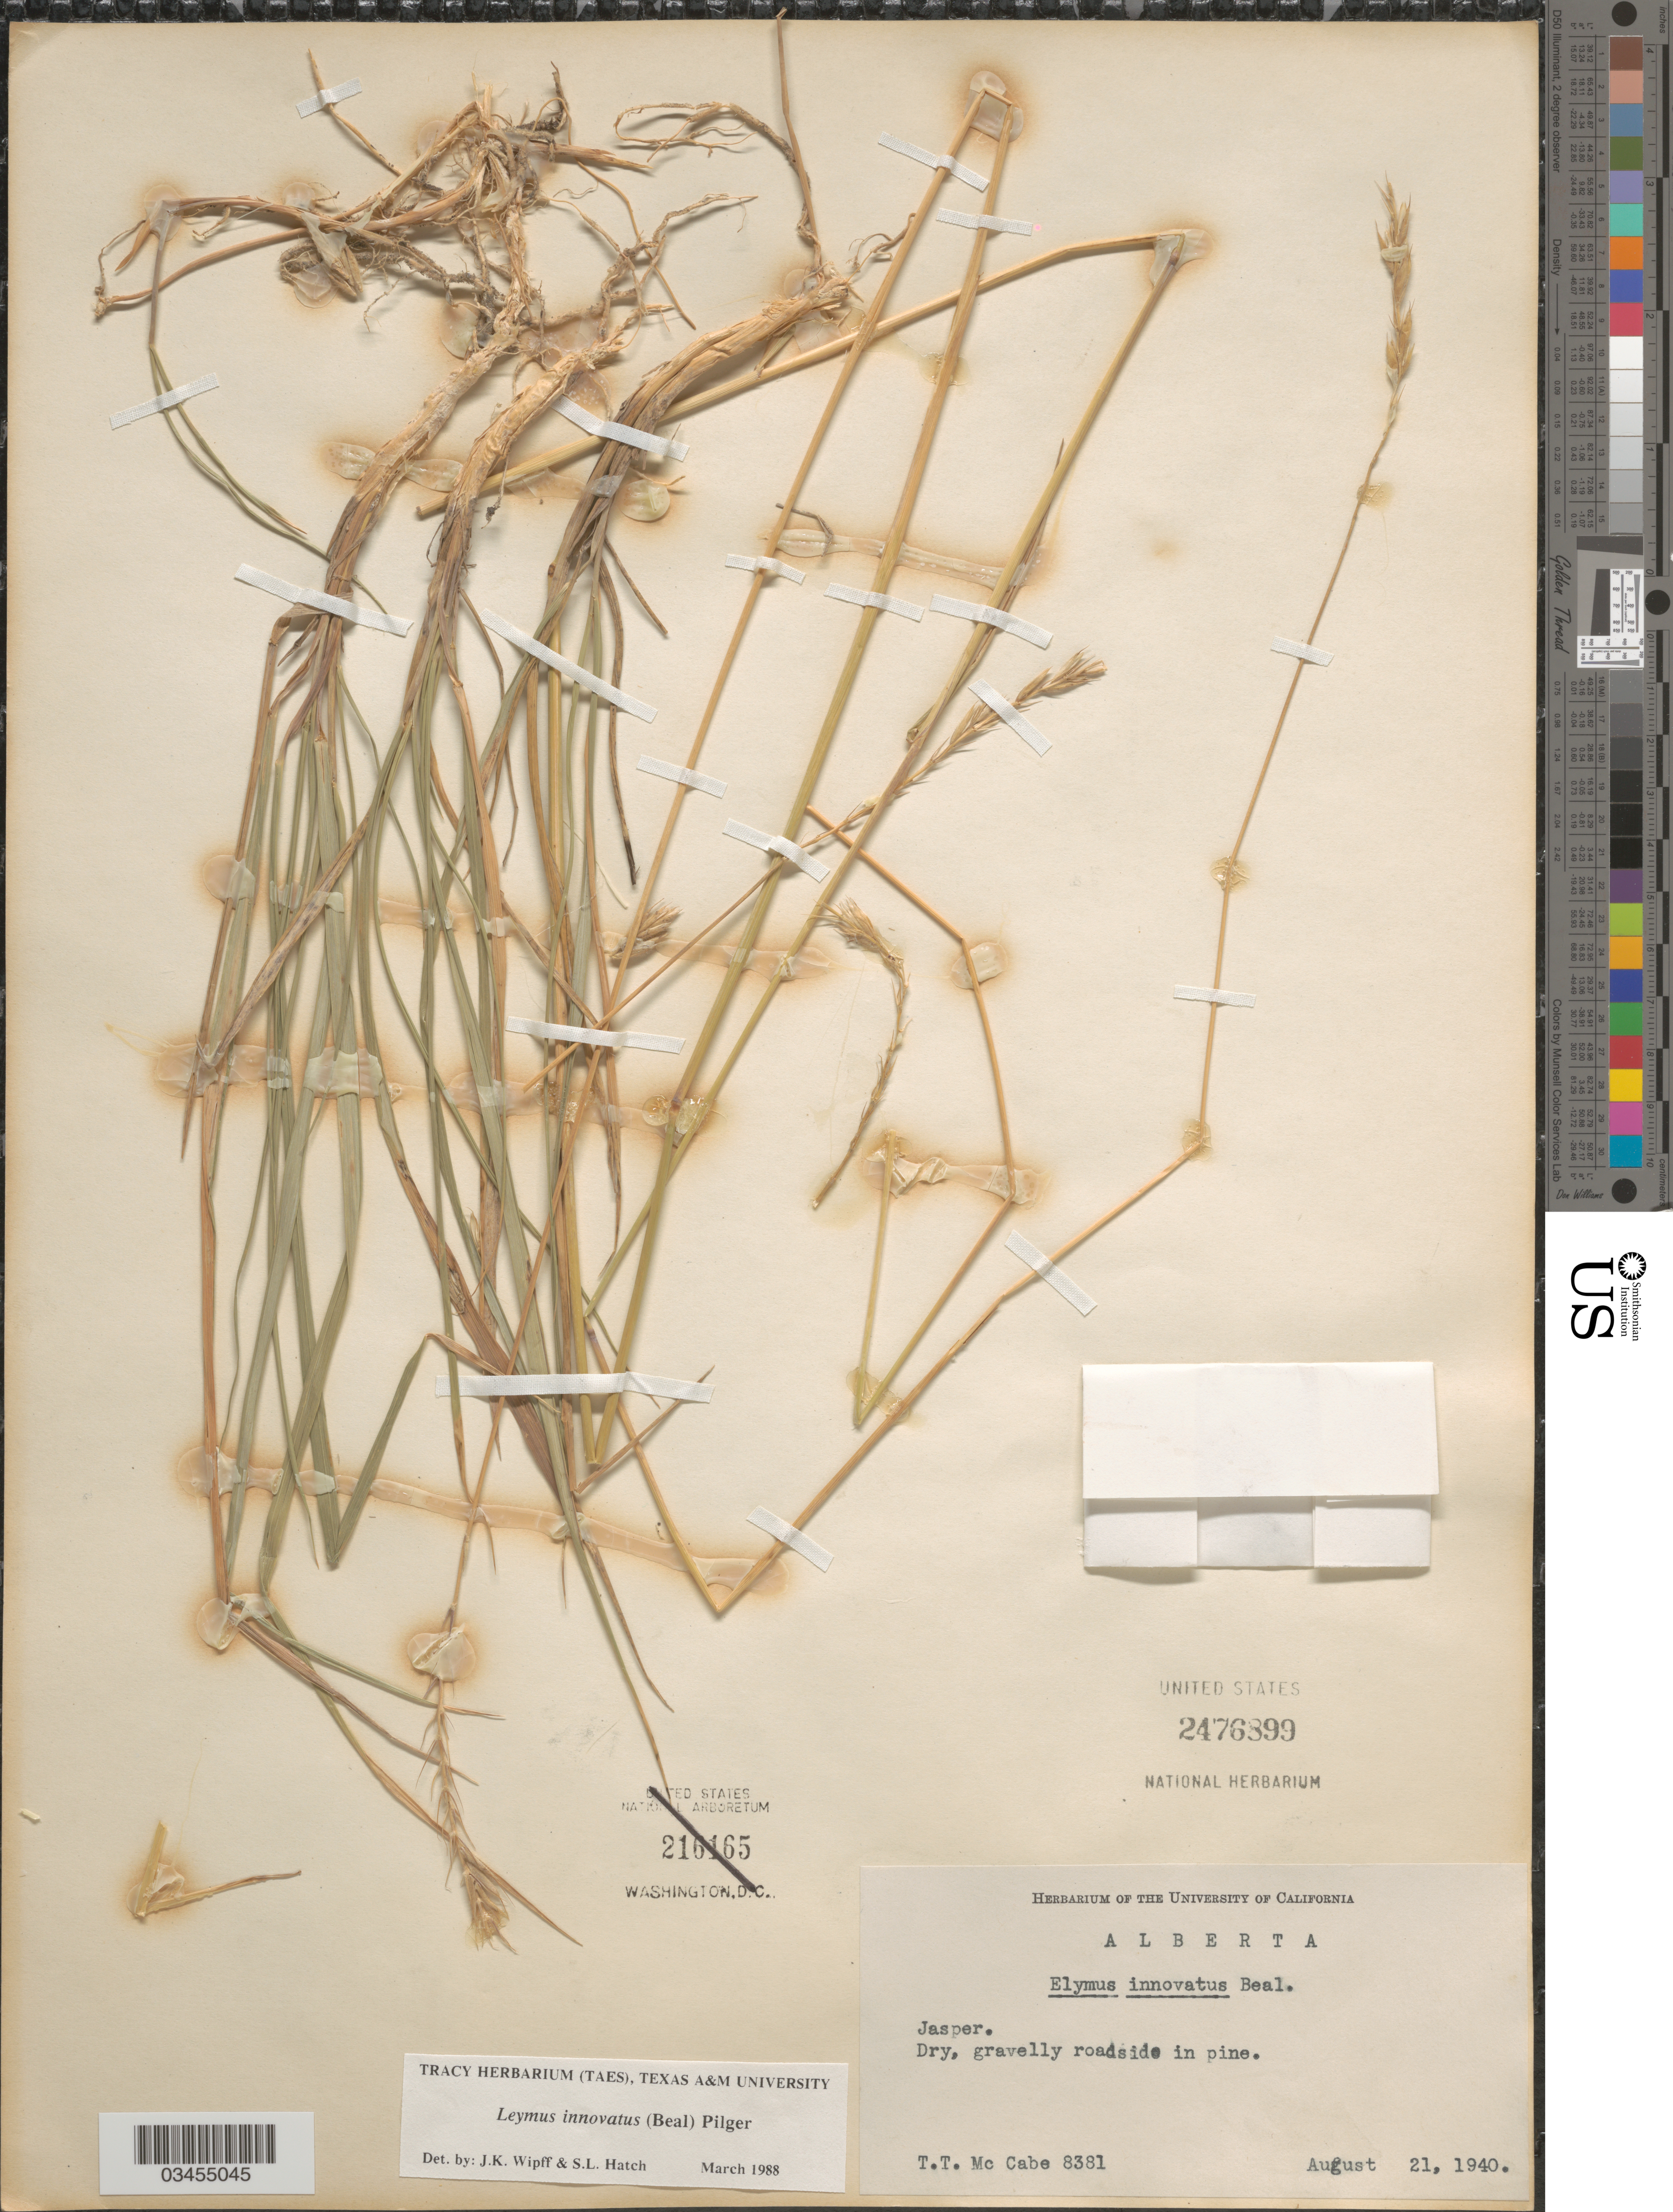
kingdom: Plantae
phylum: Tracheophyta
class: Liliopsida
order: Poales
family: Poaceae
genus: Leymus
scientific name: Leymus innovatus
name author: (W.J. Beal) Pilg.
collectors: T. McCabe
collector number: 8381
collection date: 1940-08-21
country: Canada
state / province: Alberta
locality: Jasper. Dry, gravelly roadside in pine.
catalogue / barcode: US 2476899